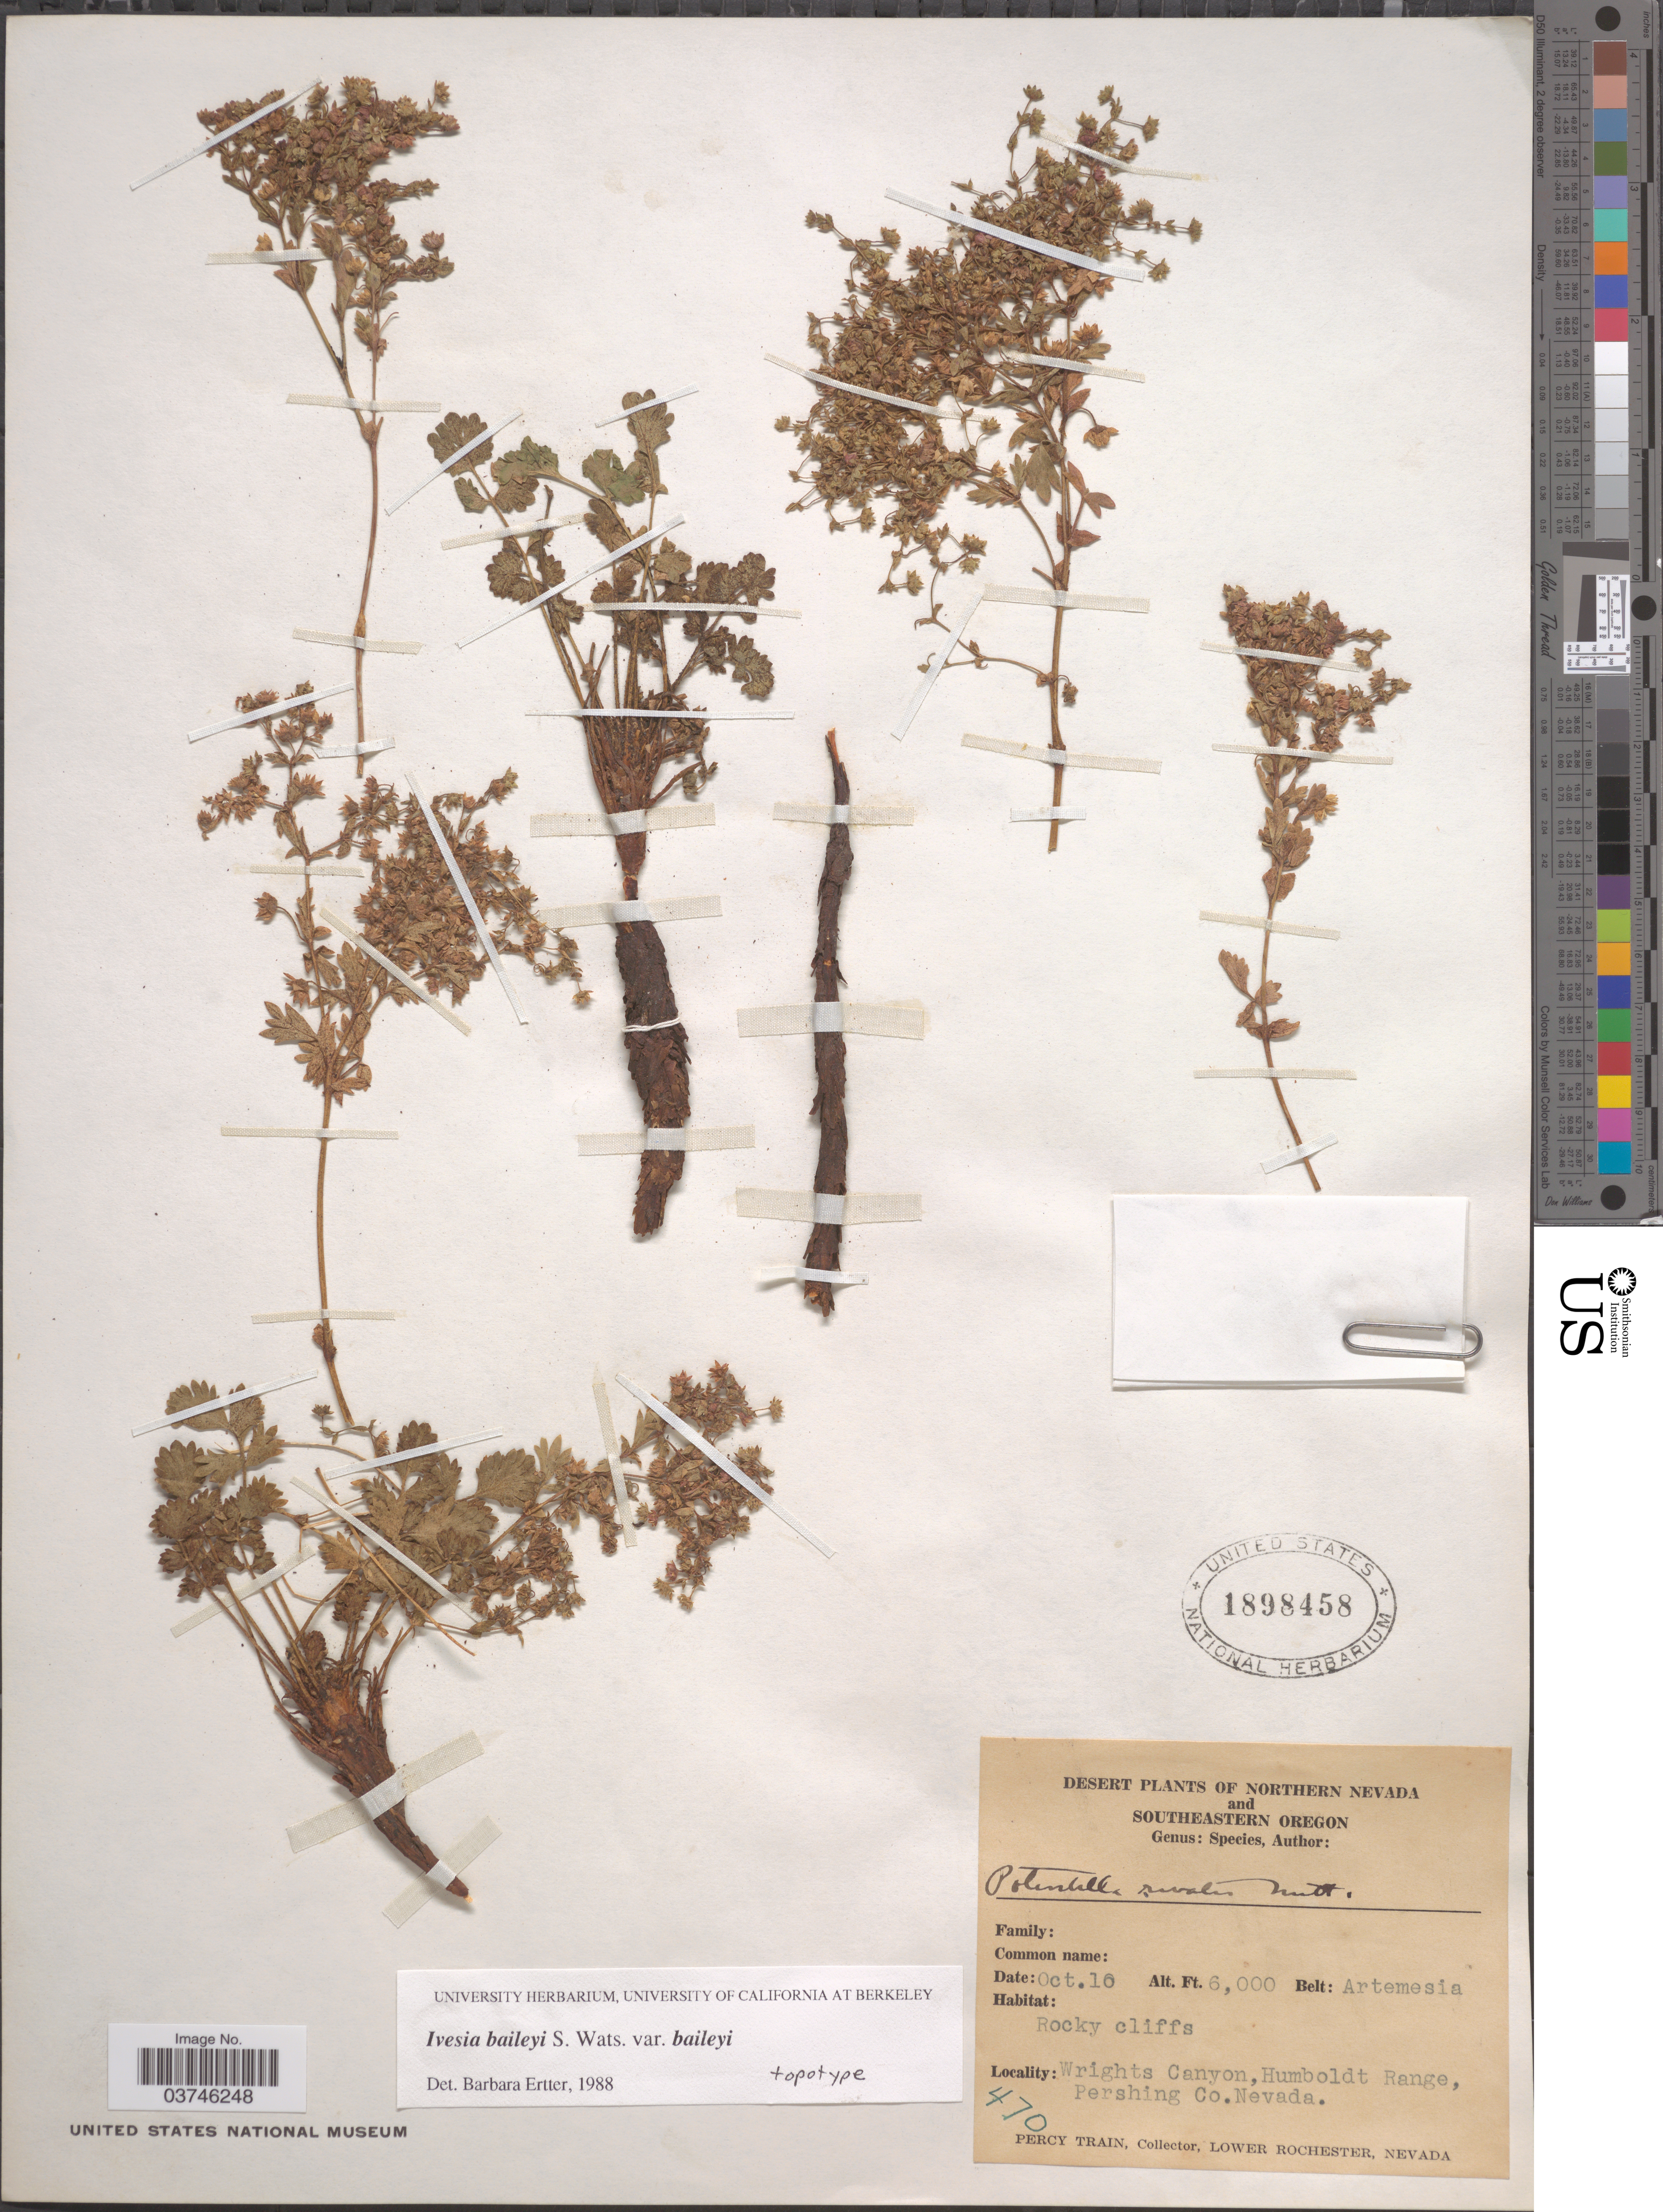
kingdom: Plantae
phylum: Tracheophyta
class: Magnoliopsida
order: Rosales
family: Rosaceae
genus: Potentilla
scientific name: Potentilla baileyi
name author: (S. Watson) Greene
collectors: P. Train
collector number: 470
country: United States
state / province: Nevada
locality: Northern Nevada. Wrights canyon, Humboldt Range, Pershing Co.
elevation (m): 1829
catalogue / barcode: US 1898458